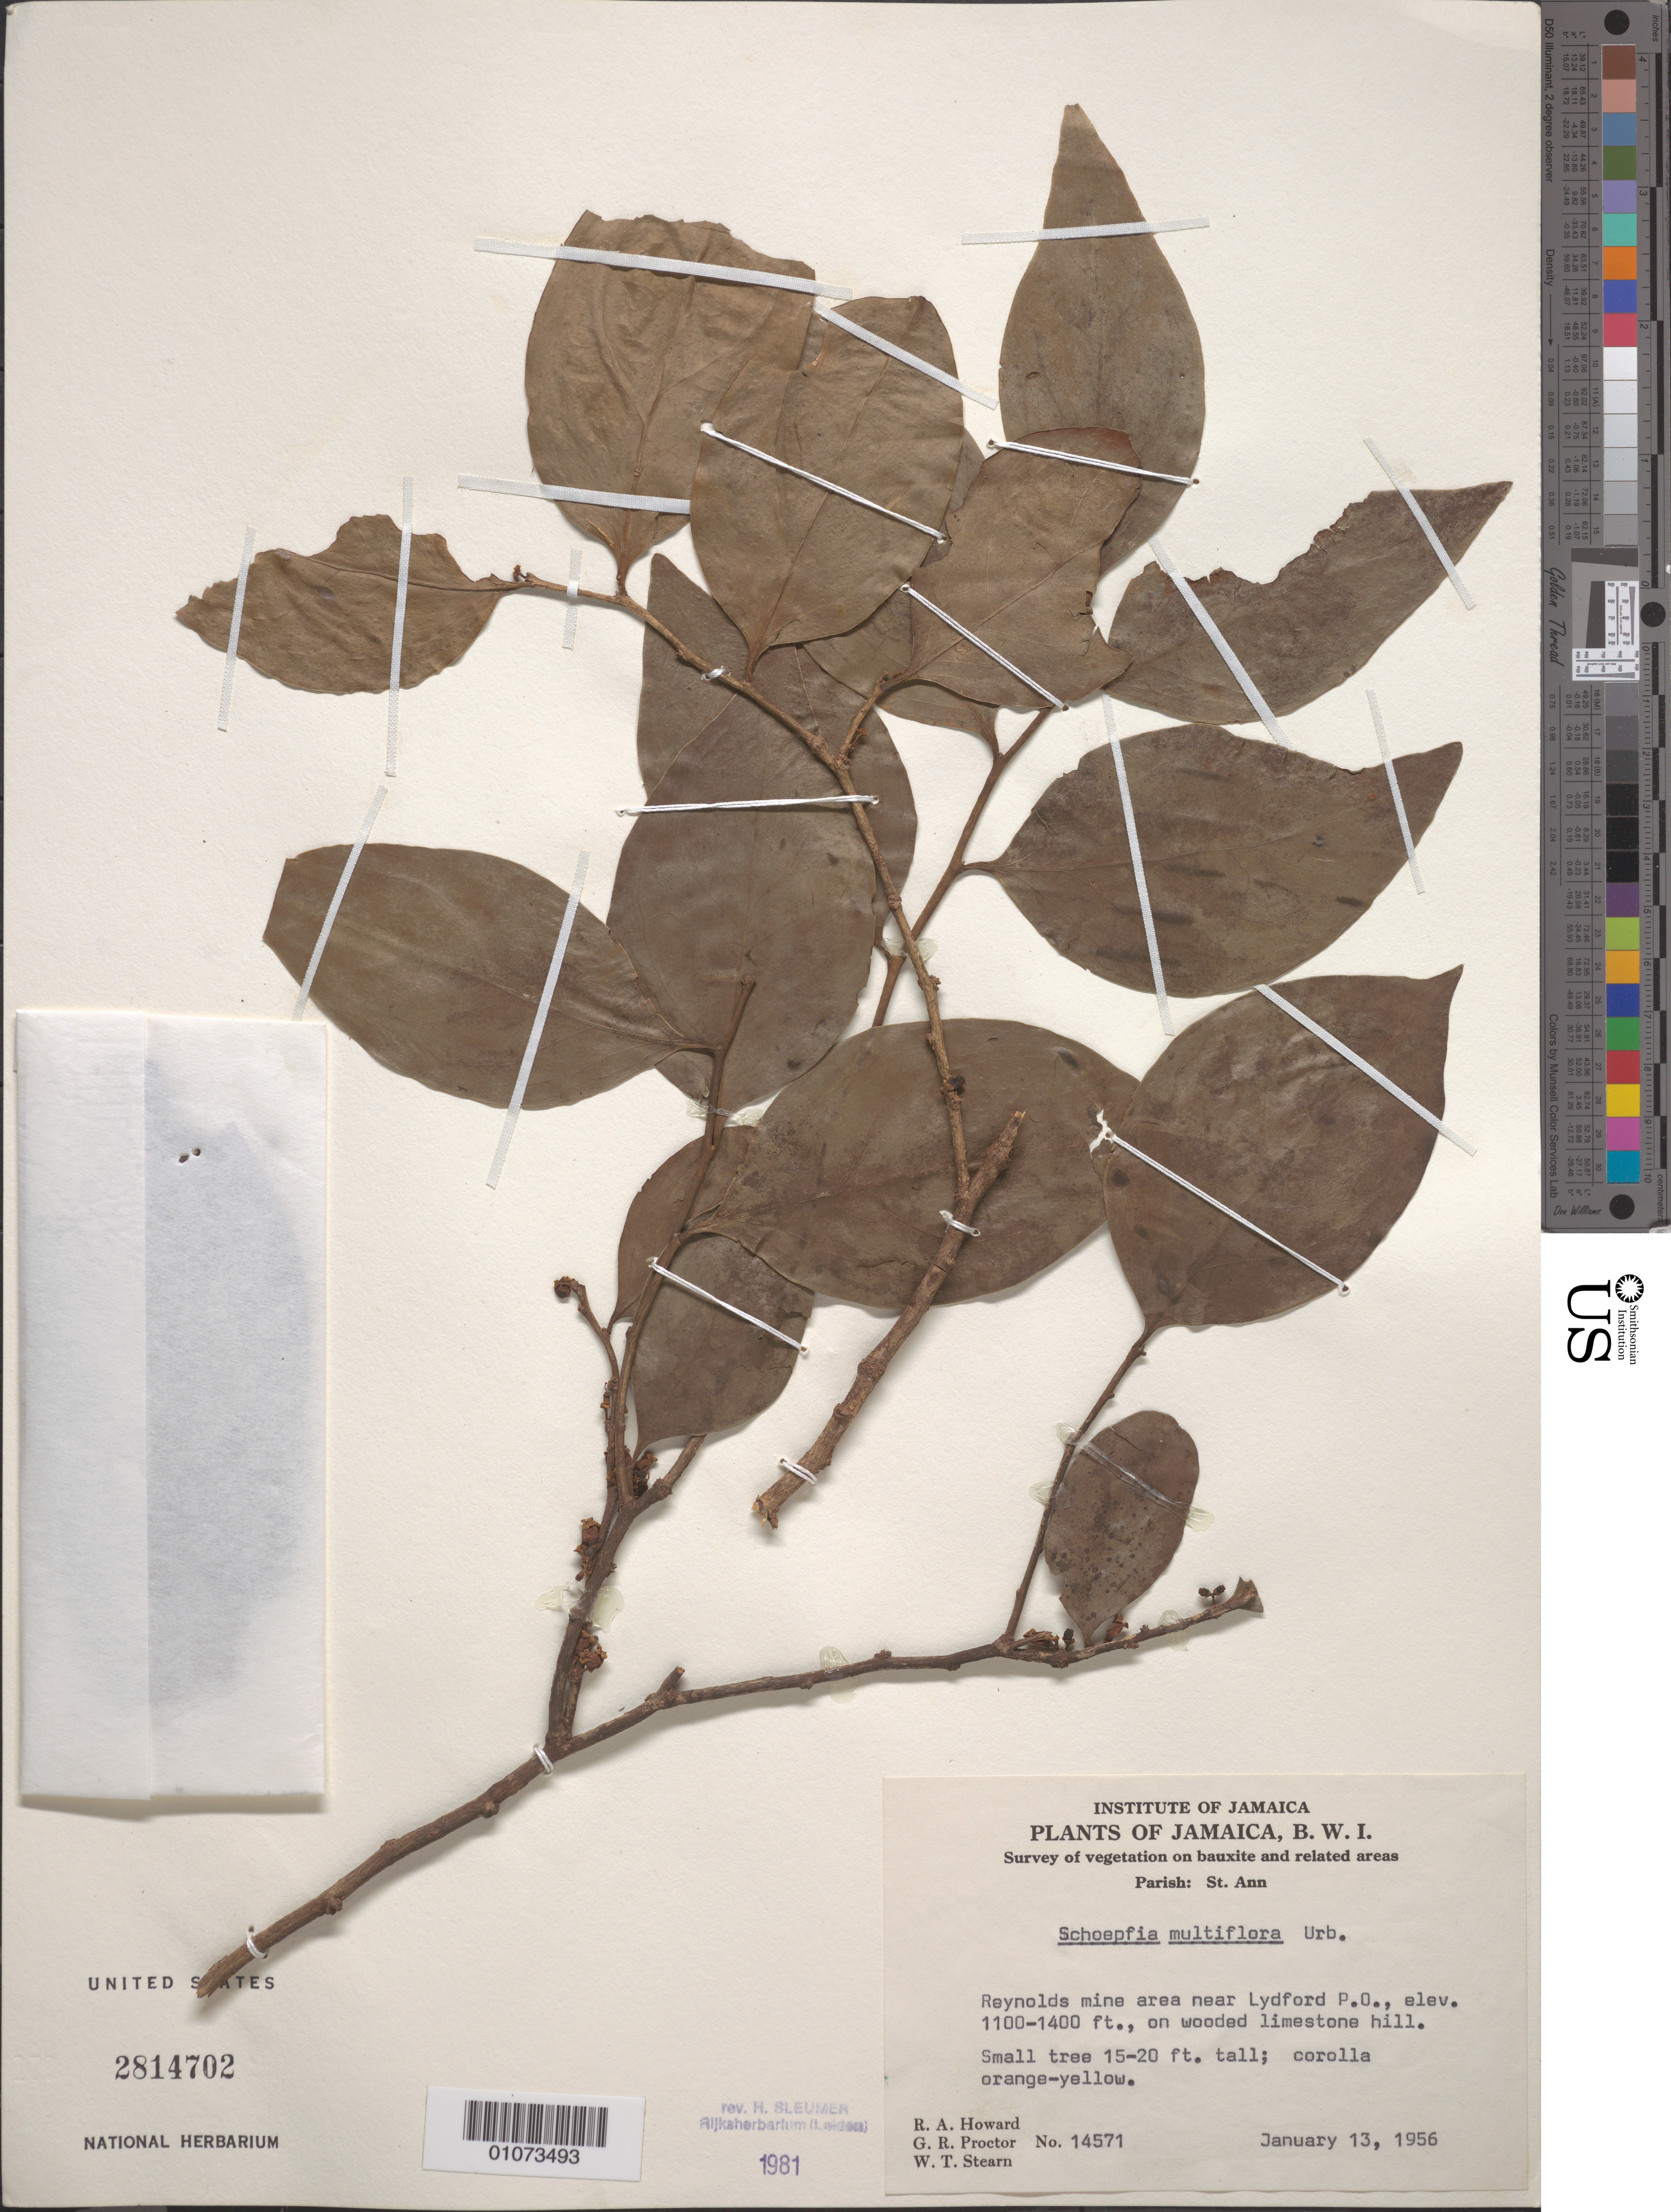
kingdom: Plantae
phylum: Tracheophyta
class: Magnoliopsida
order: Santalales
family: Schoepfiaceae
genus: Schoepfia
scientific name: Schoepfia multiflora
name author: Urb.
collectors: R. A. Howard, G. R. Proctor & W. T. Stearn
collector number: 14571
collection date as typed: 13 Jan 1956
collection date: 1956-01-13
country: Jamaica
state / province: Saint Ann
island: Jamaica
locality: Reynolds mine area near Lydford P.O.,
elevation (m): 335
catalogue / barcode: US 2814702